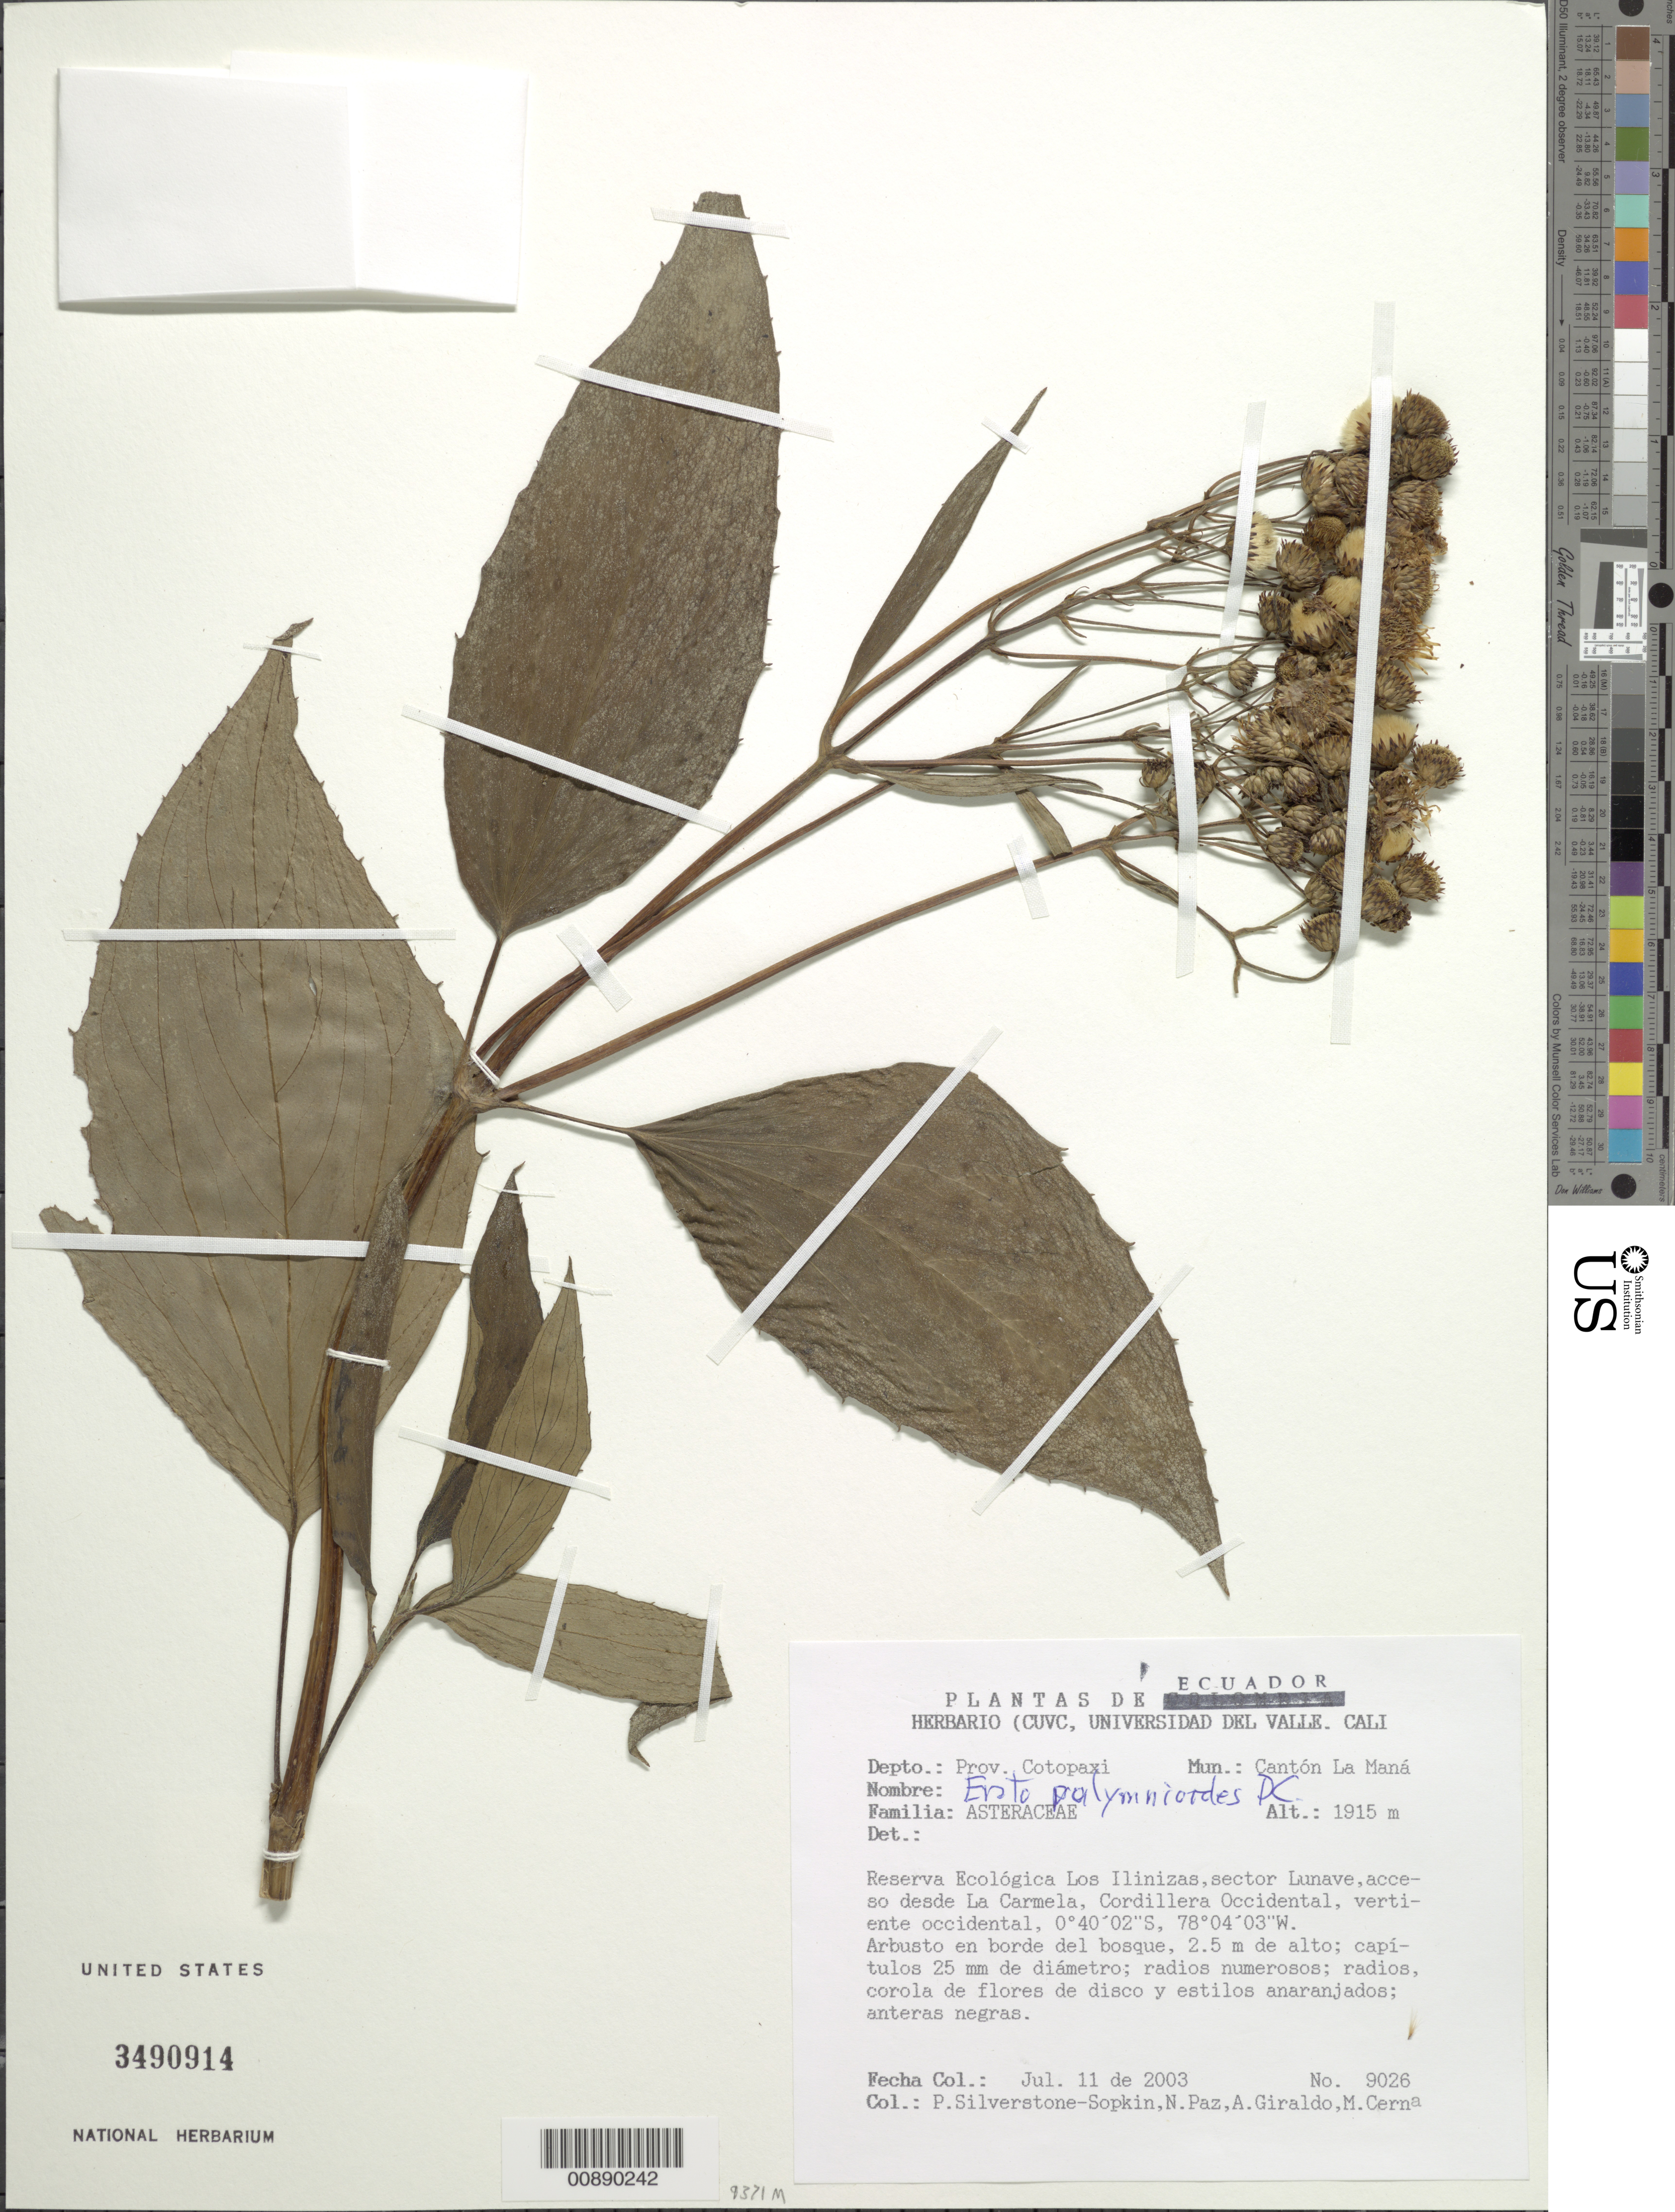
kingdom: Plantae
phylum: Tracheophyta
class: Magnoliopsida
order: Asterales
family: Asteraceae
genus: Erato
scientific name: Erato polymnioides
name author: DC.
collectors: P. A. Silverstone-Sopkin, N. Paz, A. Giraldo & M. Cerna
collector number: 9026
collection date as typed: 11 July 2003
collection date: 2003-07-11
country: Ecuador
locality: Prov. Cotopaxi, Mun. Cantón La Maná. Reserva Ecológica Los Llinizas, sector Lunave, desde La Carmela, Cordillera Occidental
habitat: Borde de bosque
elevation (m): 1915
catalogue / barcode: US 3490914